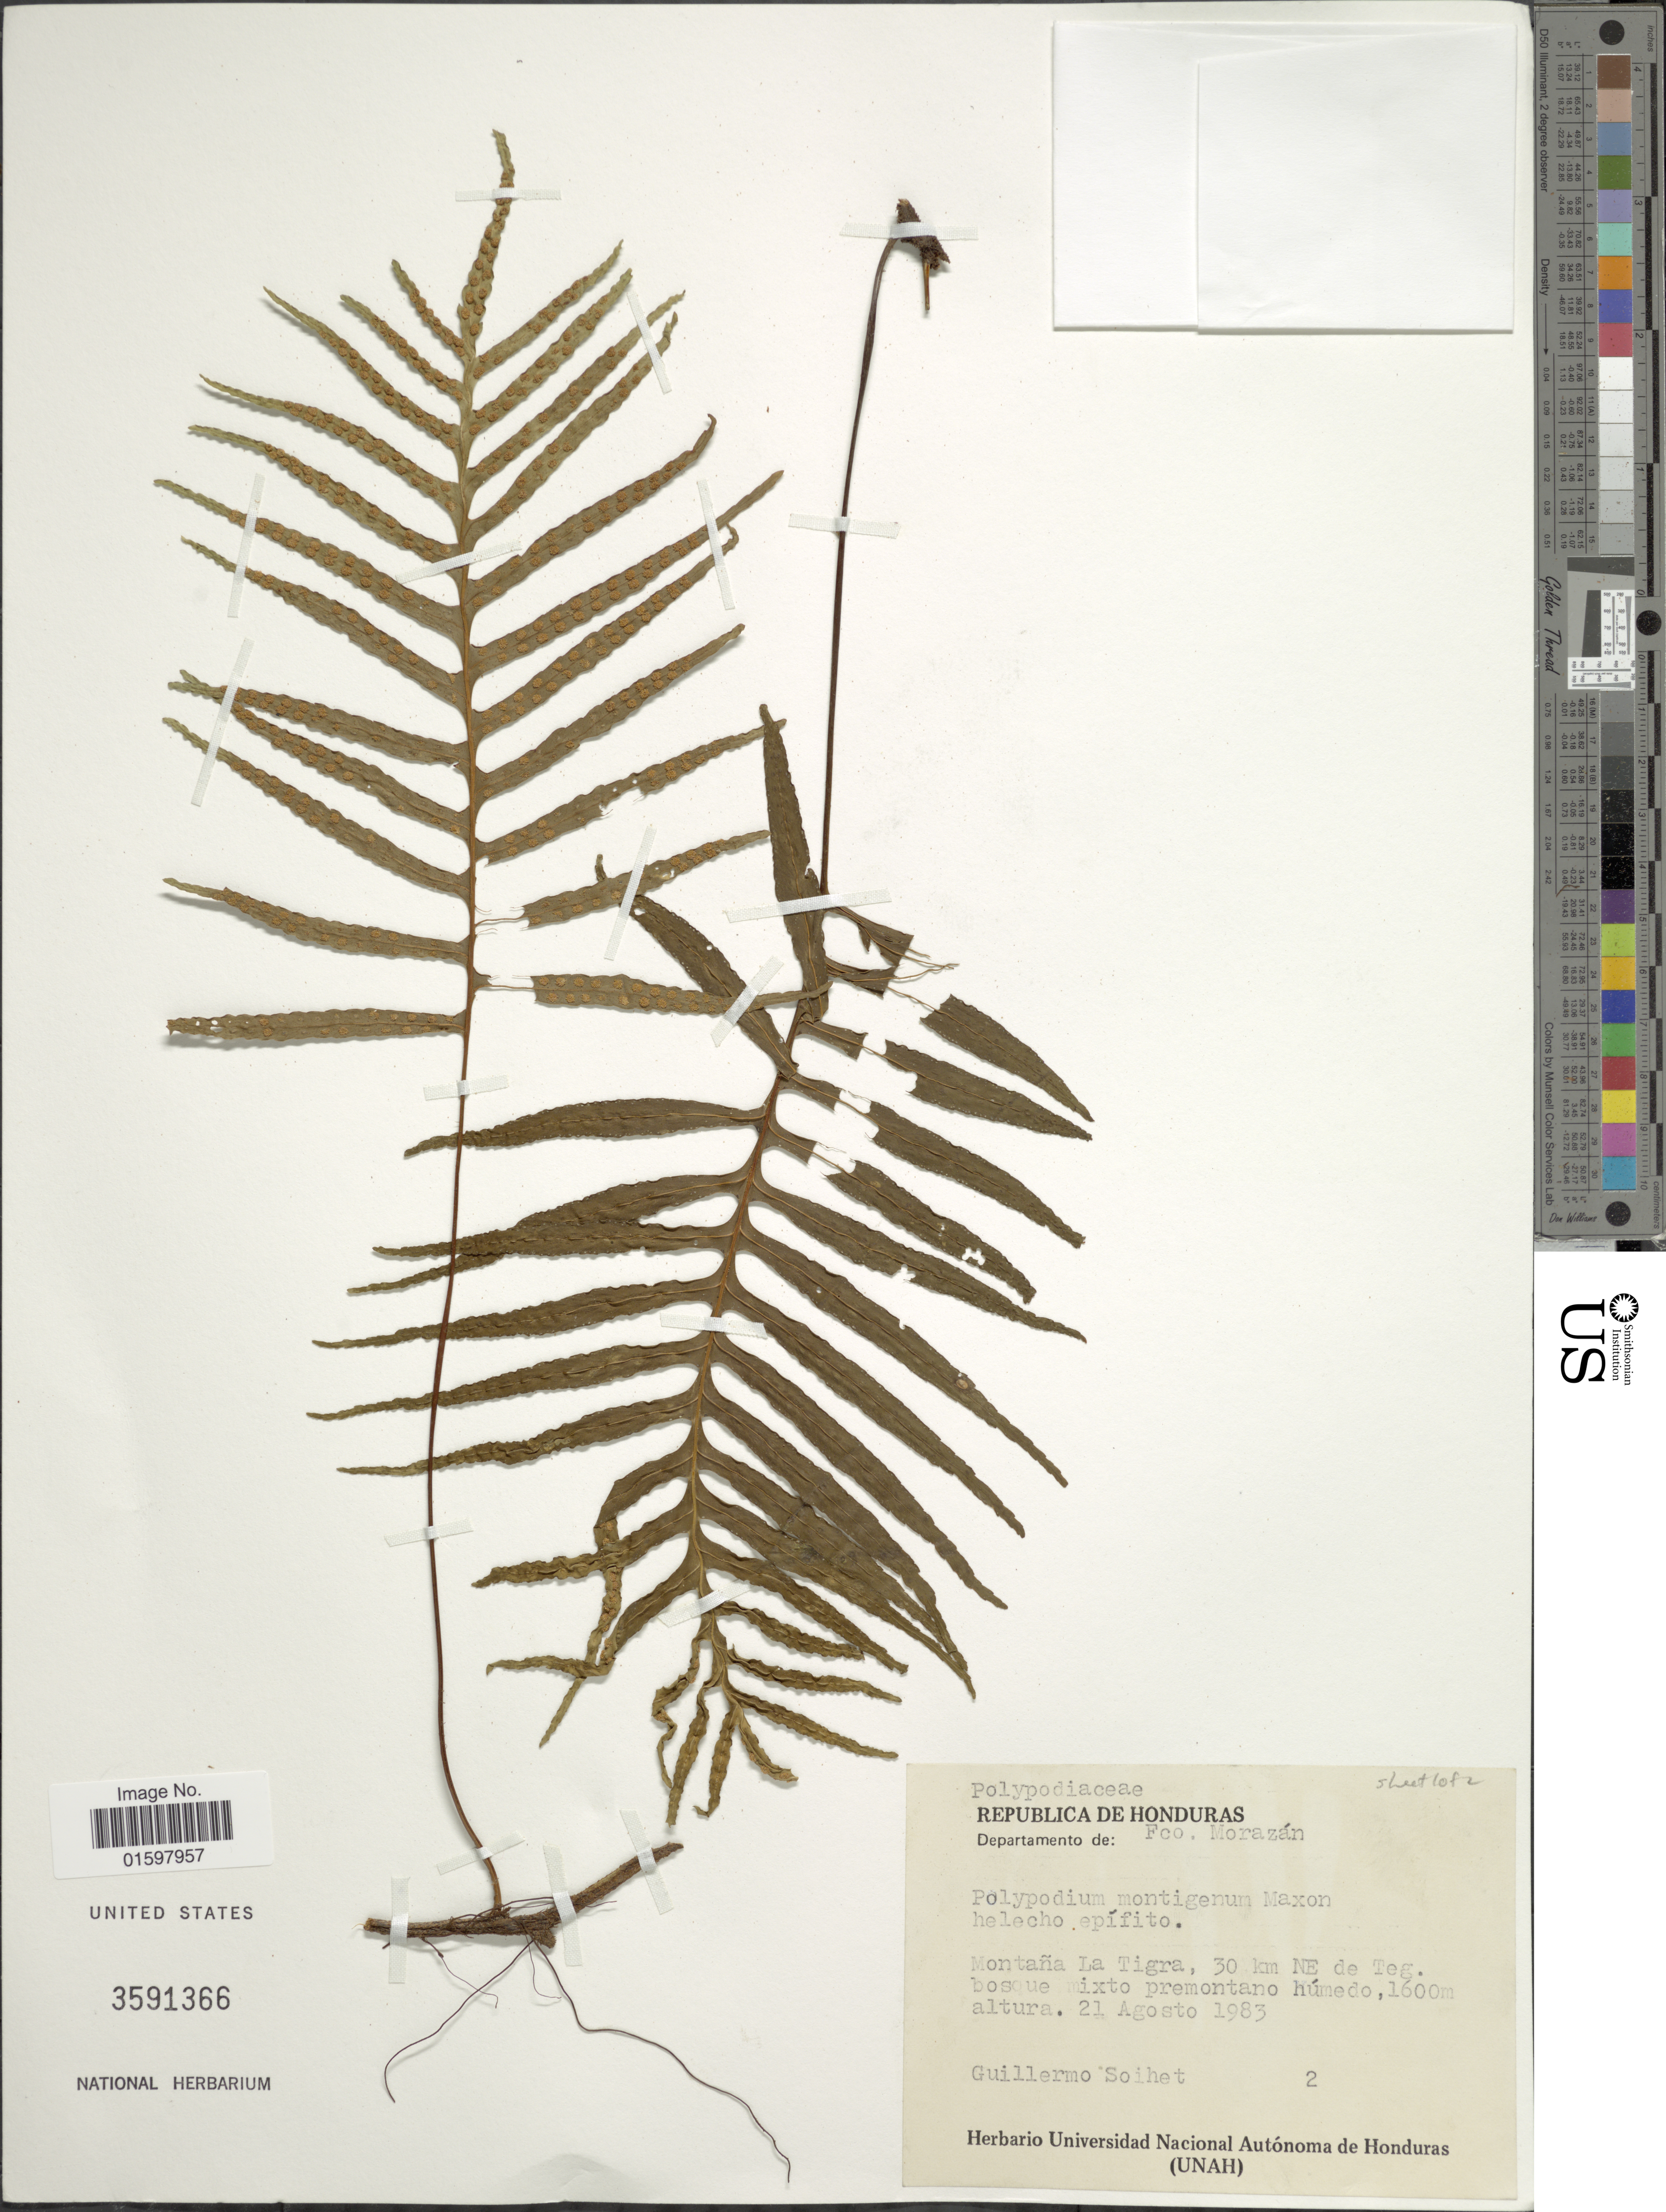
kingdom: Plantae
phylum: Tracheophyta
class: Polypodiopsida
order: Polypodiales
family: Polypodiaceae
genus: Pleopeltis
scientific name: Pleopeltis montigena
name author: (Maxon) A.R. Sm. & Tejero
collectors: G. Soihet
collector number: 2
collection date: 1983-08-21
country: Honduras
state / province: Fco. Morazán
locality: Republica de Hinduras, Departamento de: Fco. Morazán, Montaña La Tigra, 30 km NE de Teg. Bosque mixto premontano húmedo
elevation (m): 1600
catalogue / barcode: US 3591366